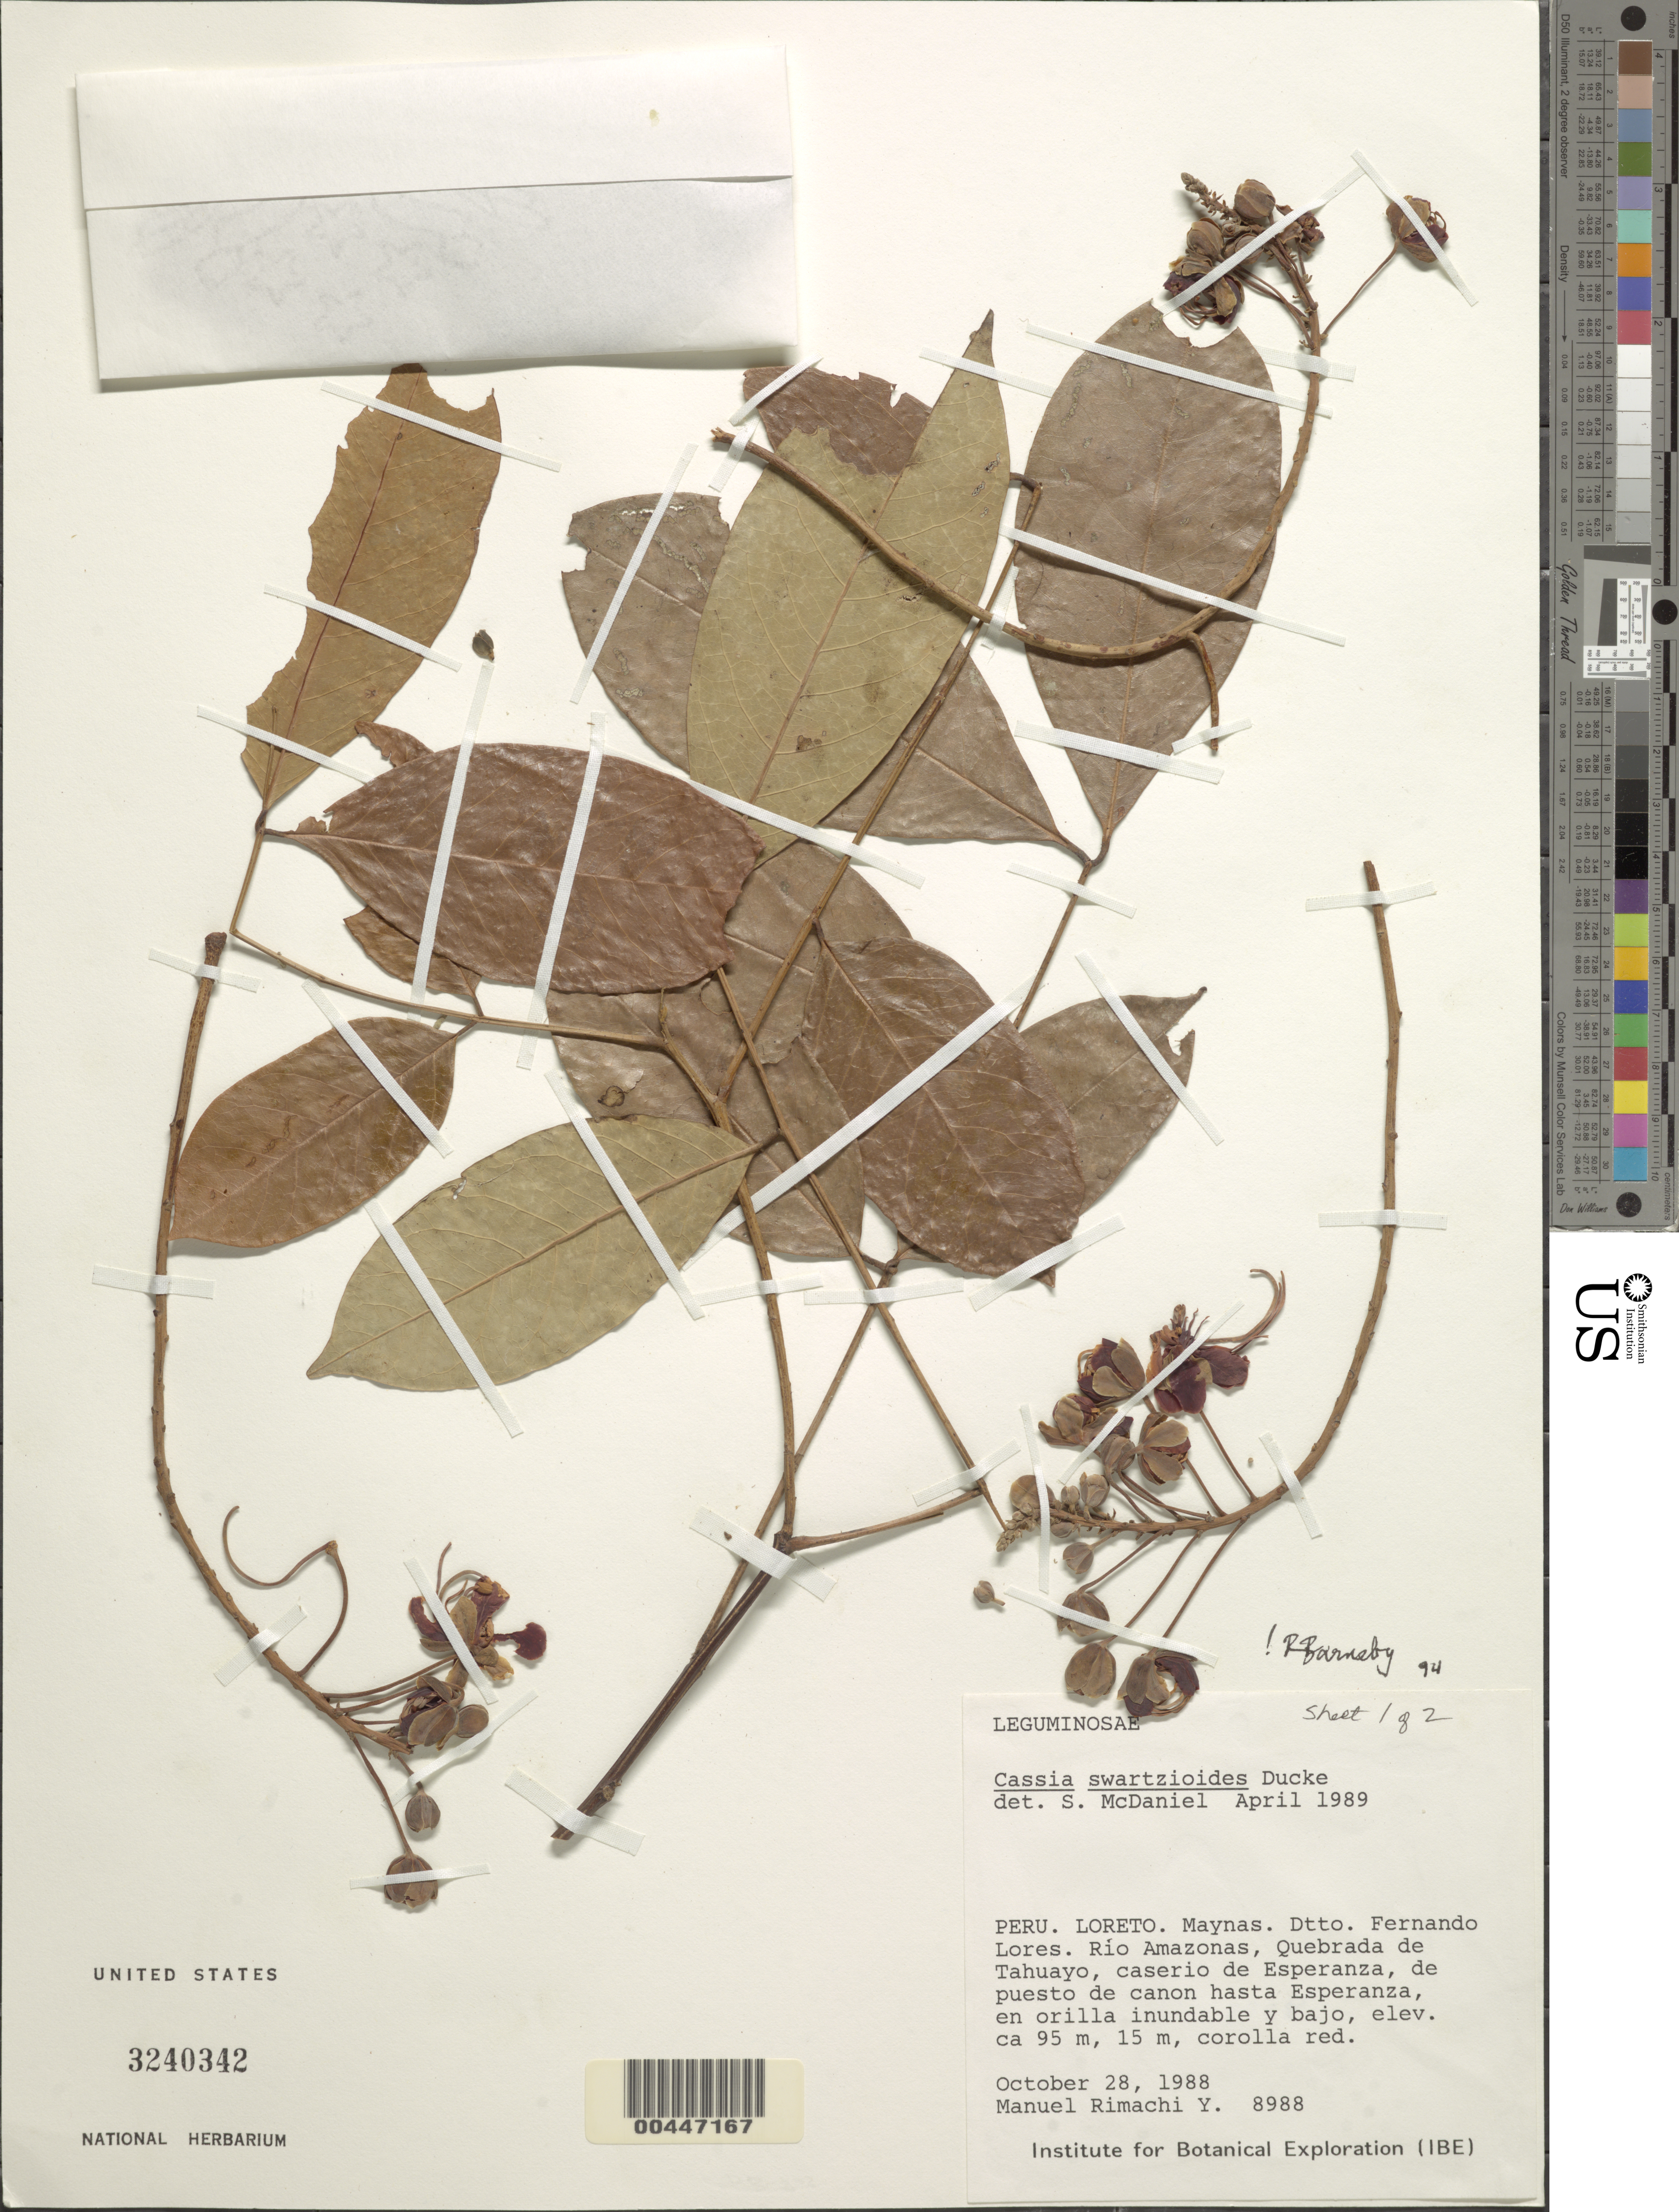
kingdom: Plantae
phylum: Tracheophyta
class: Magnoliopsida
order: Fabales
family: Fabaceae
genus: Cassia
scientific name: Cassia swartzioides var. swartzioides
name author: Ducke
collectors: M. Rimachi Y.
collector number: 8988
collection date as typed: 28 Oct 1988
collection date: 1988-10-28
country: Peru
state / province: Loreto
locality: Maynas, fernando lores, rio amazonas, quebrada de tahuayo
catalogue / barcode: US 3240342